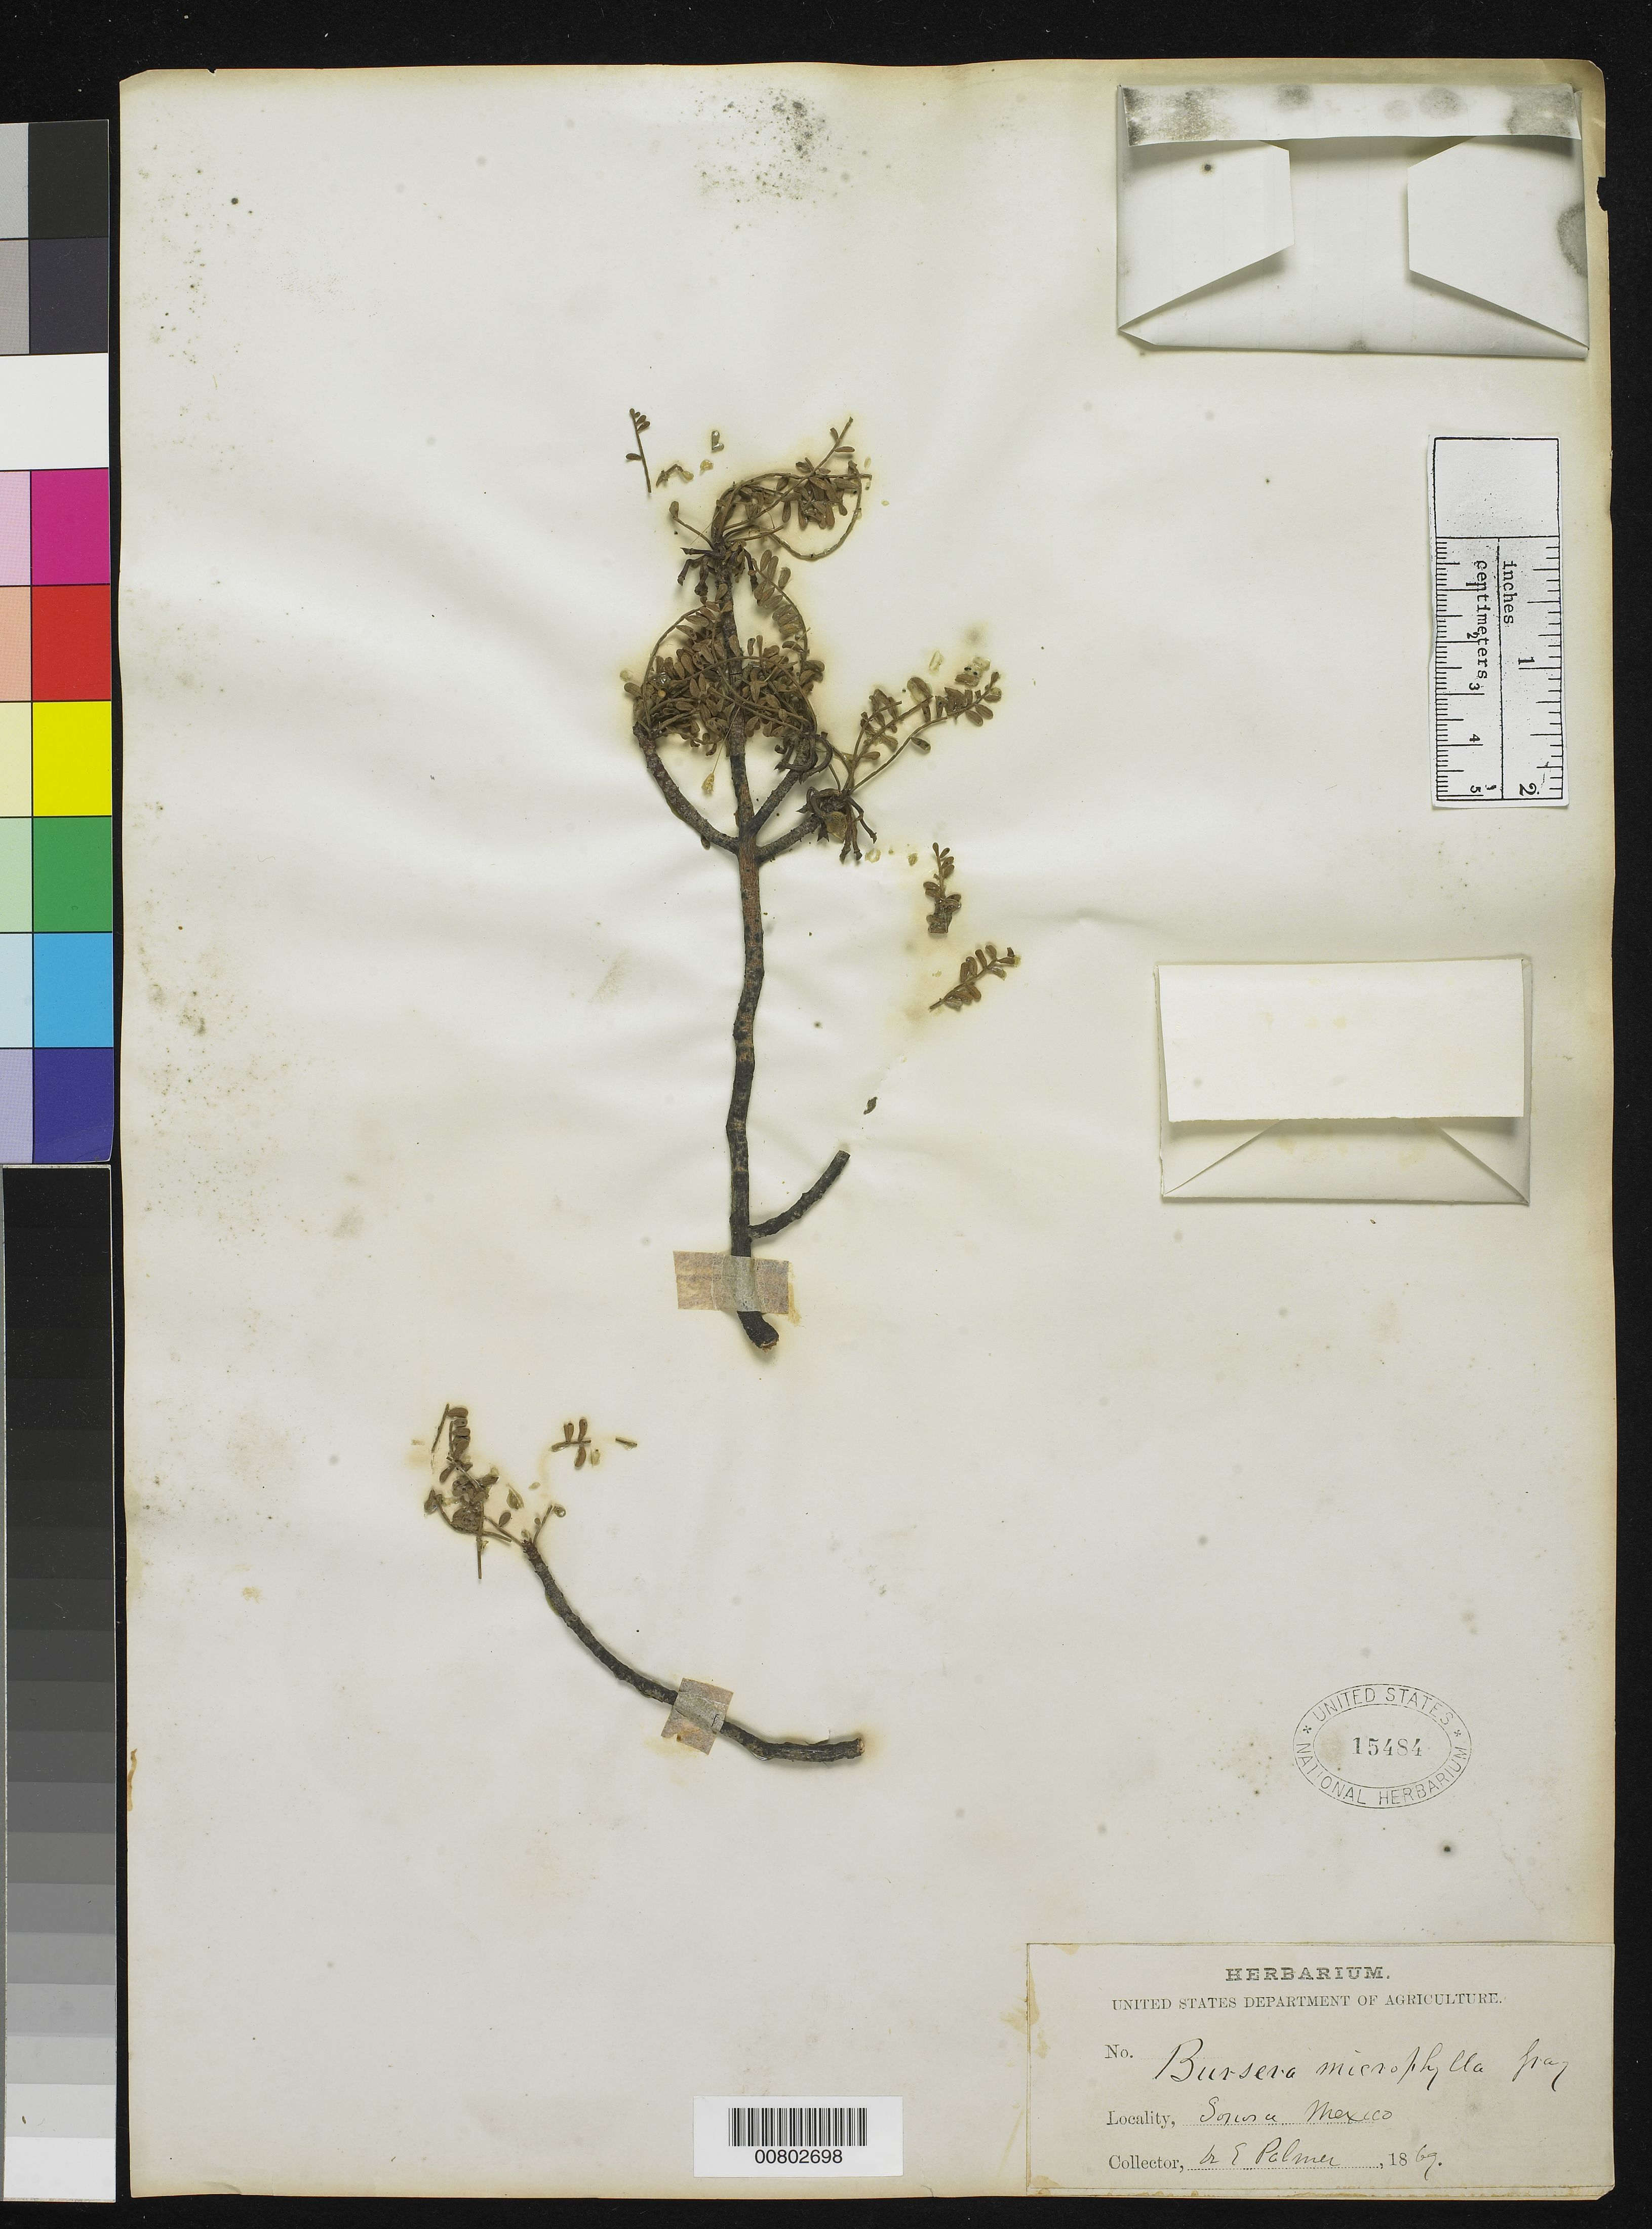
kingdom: Plantae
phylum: Tracheophyta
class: Magnoliopsida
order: Sapindales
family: Burseraceae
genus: Bursera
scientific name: Bursera microphylla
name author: A. Gray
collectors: E. Palmer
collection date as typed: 1869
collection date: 1869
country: Mexico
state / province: Sonora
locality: Sonora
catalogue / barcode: US 15484